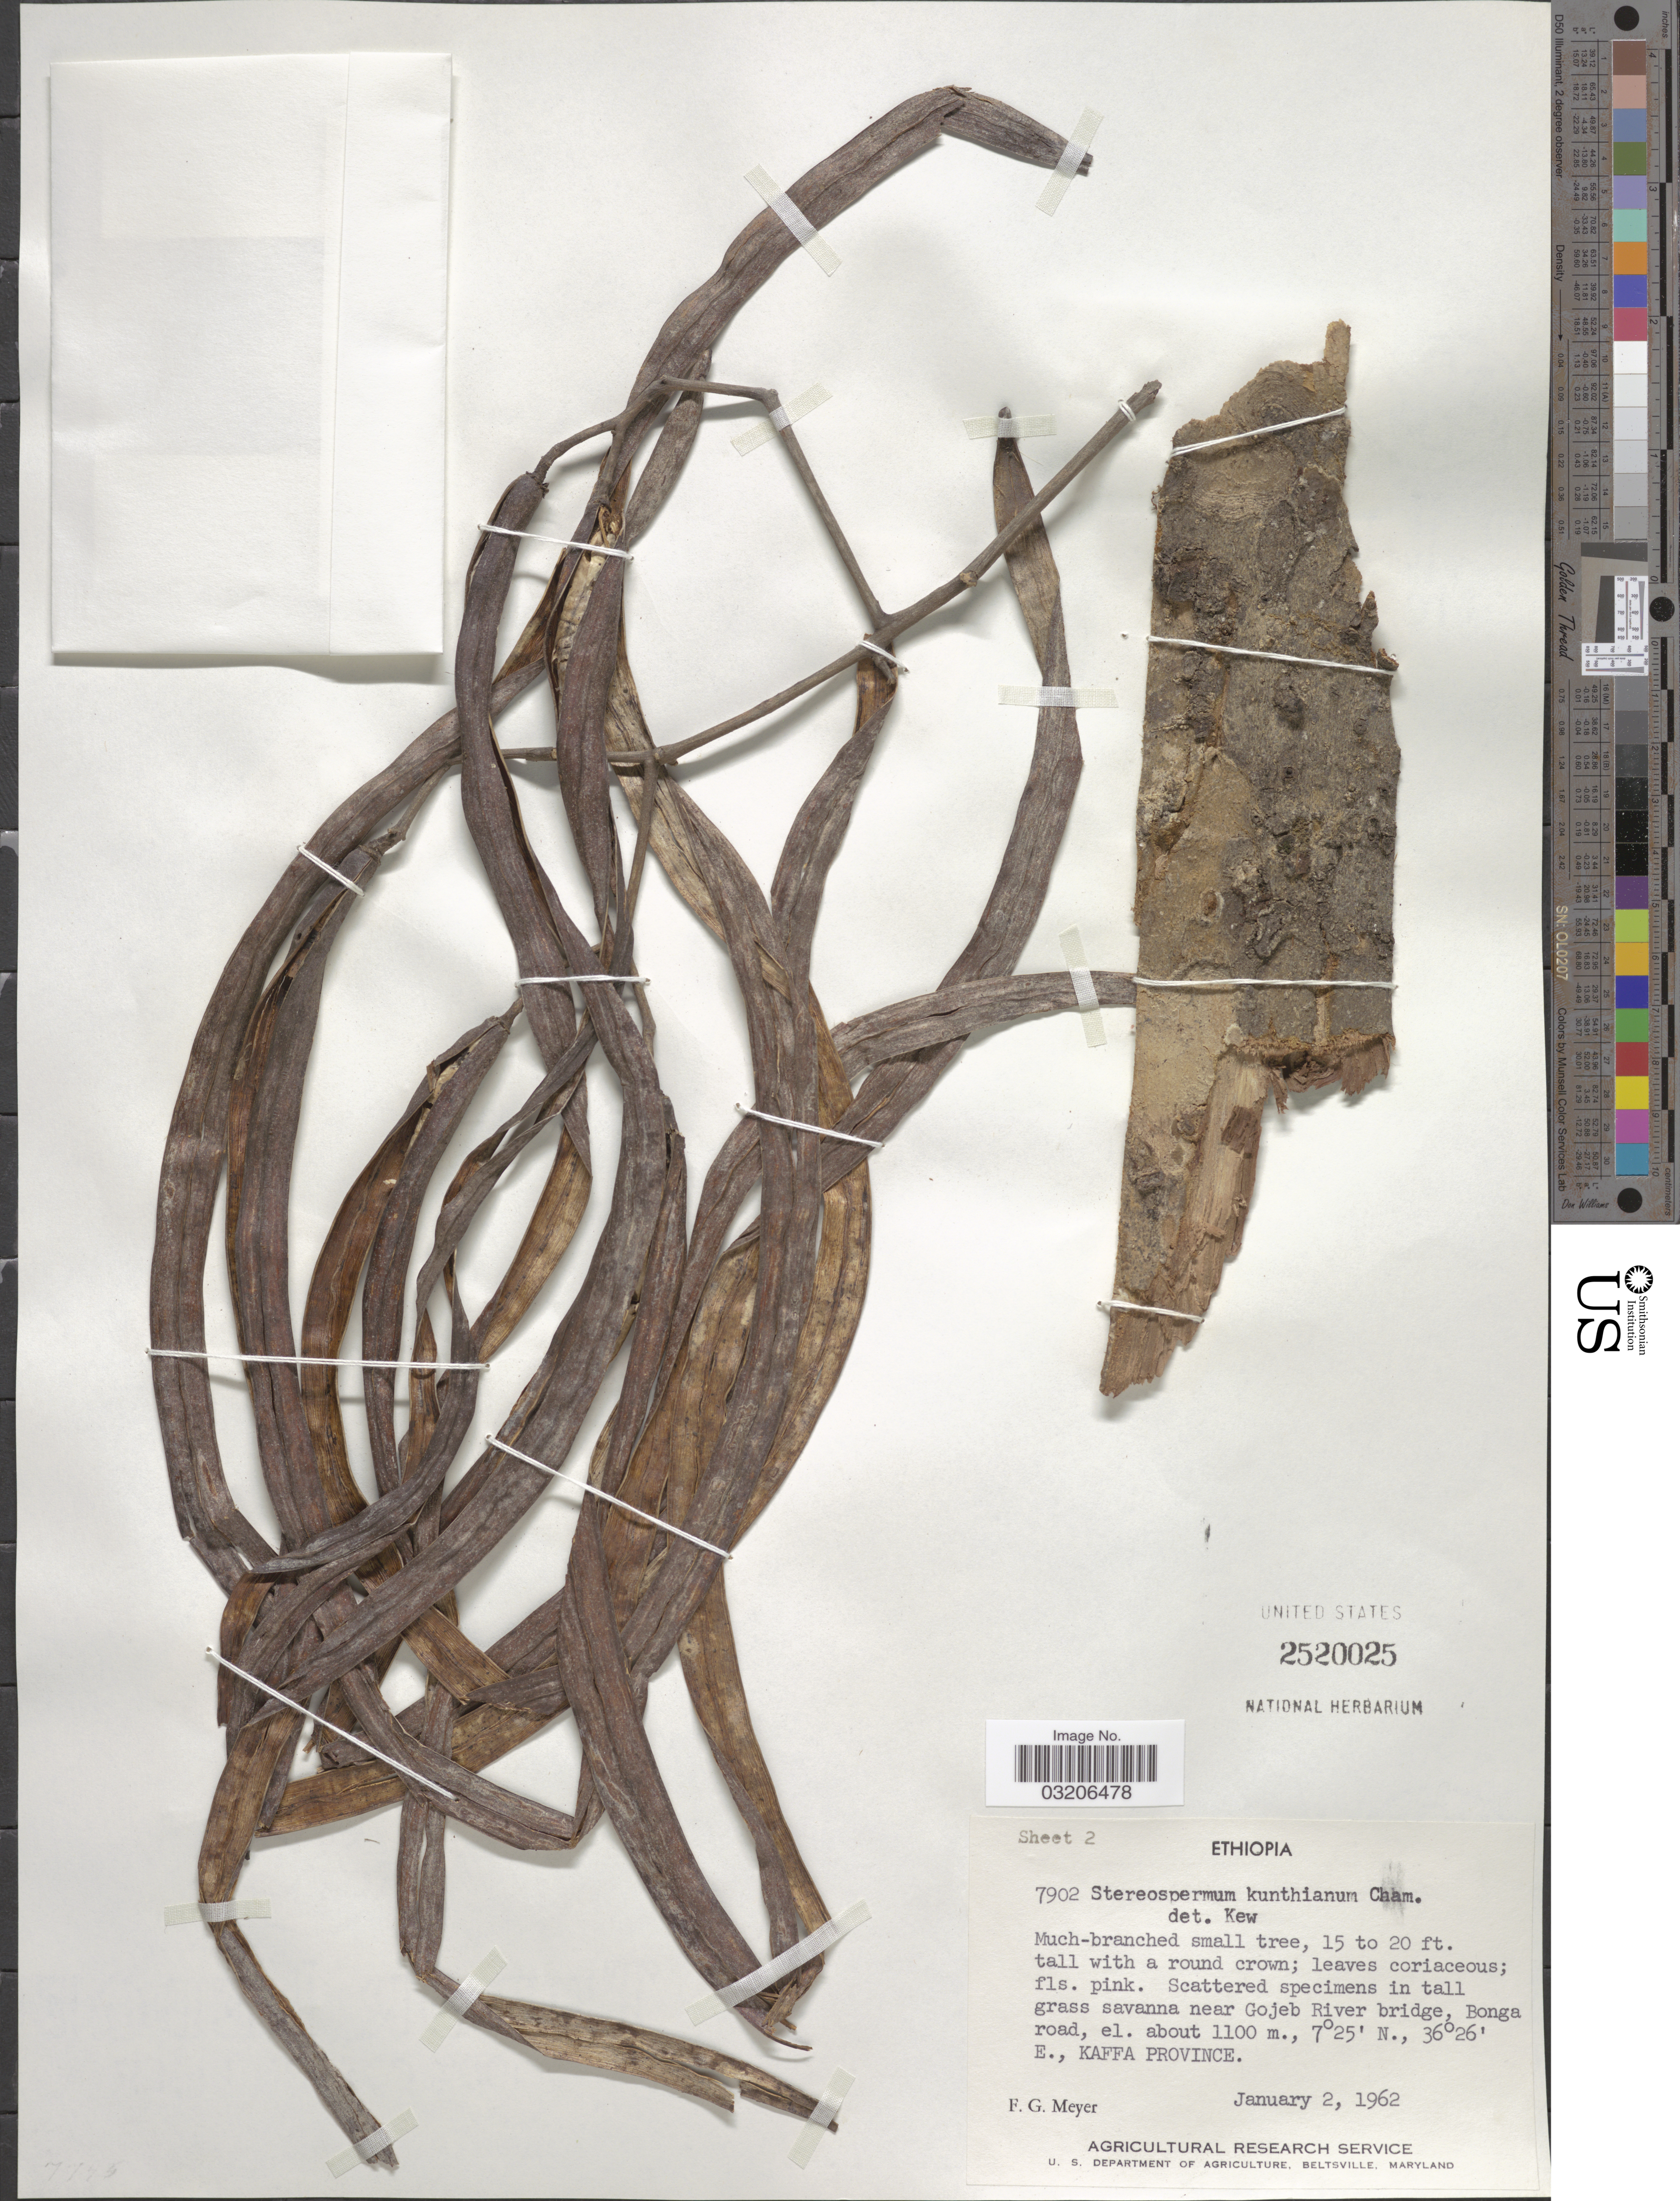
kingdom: Plantae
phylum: Tracheophyta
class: Magnoliopsida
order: Lamiales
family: Bignoniaceae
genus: Stereospermum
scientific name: Stereospermum kunthianum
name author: Cham.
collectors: F. G. Meyer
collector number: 7902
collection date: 1962-01-02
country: Ethiopia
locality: Scattered specimens in tall grass savanna near Gojeb River bridge, Bonga road, Kaffa Province.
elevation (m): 1100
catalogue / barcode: US 2520025